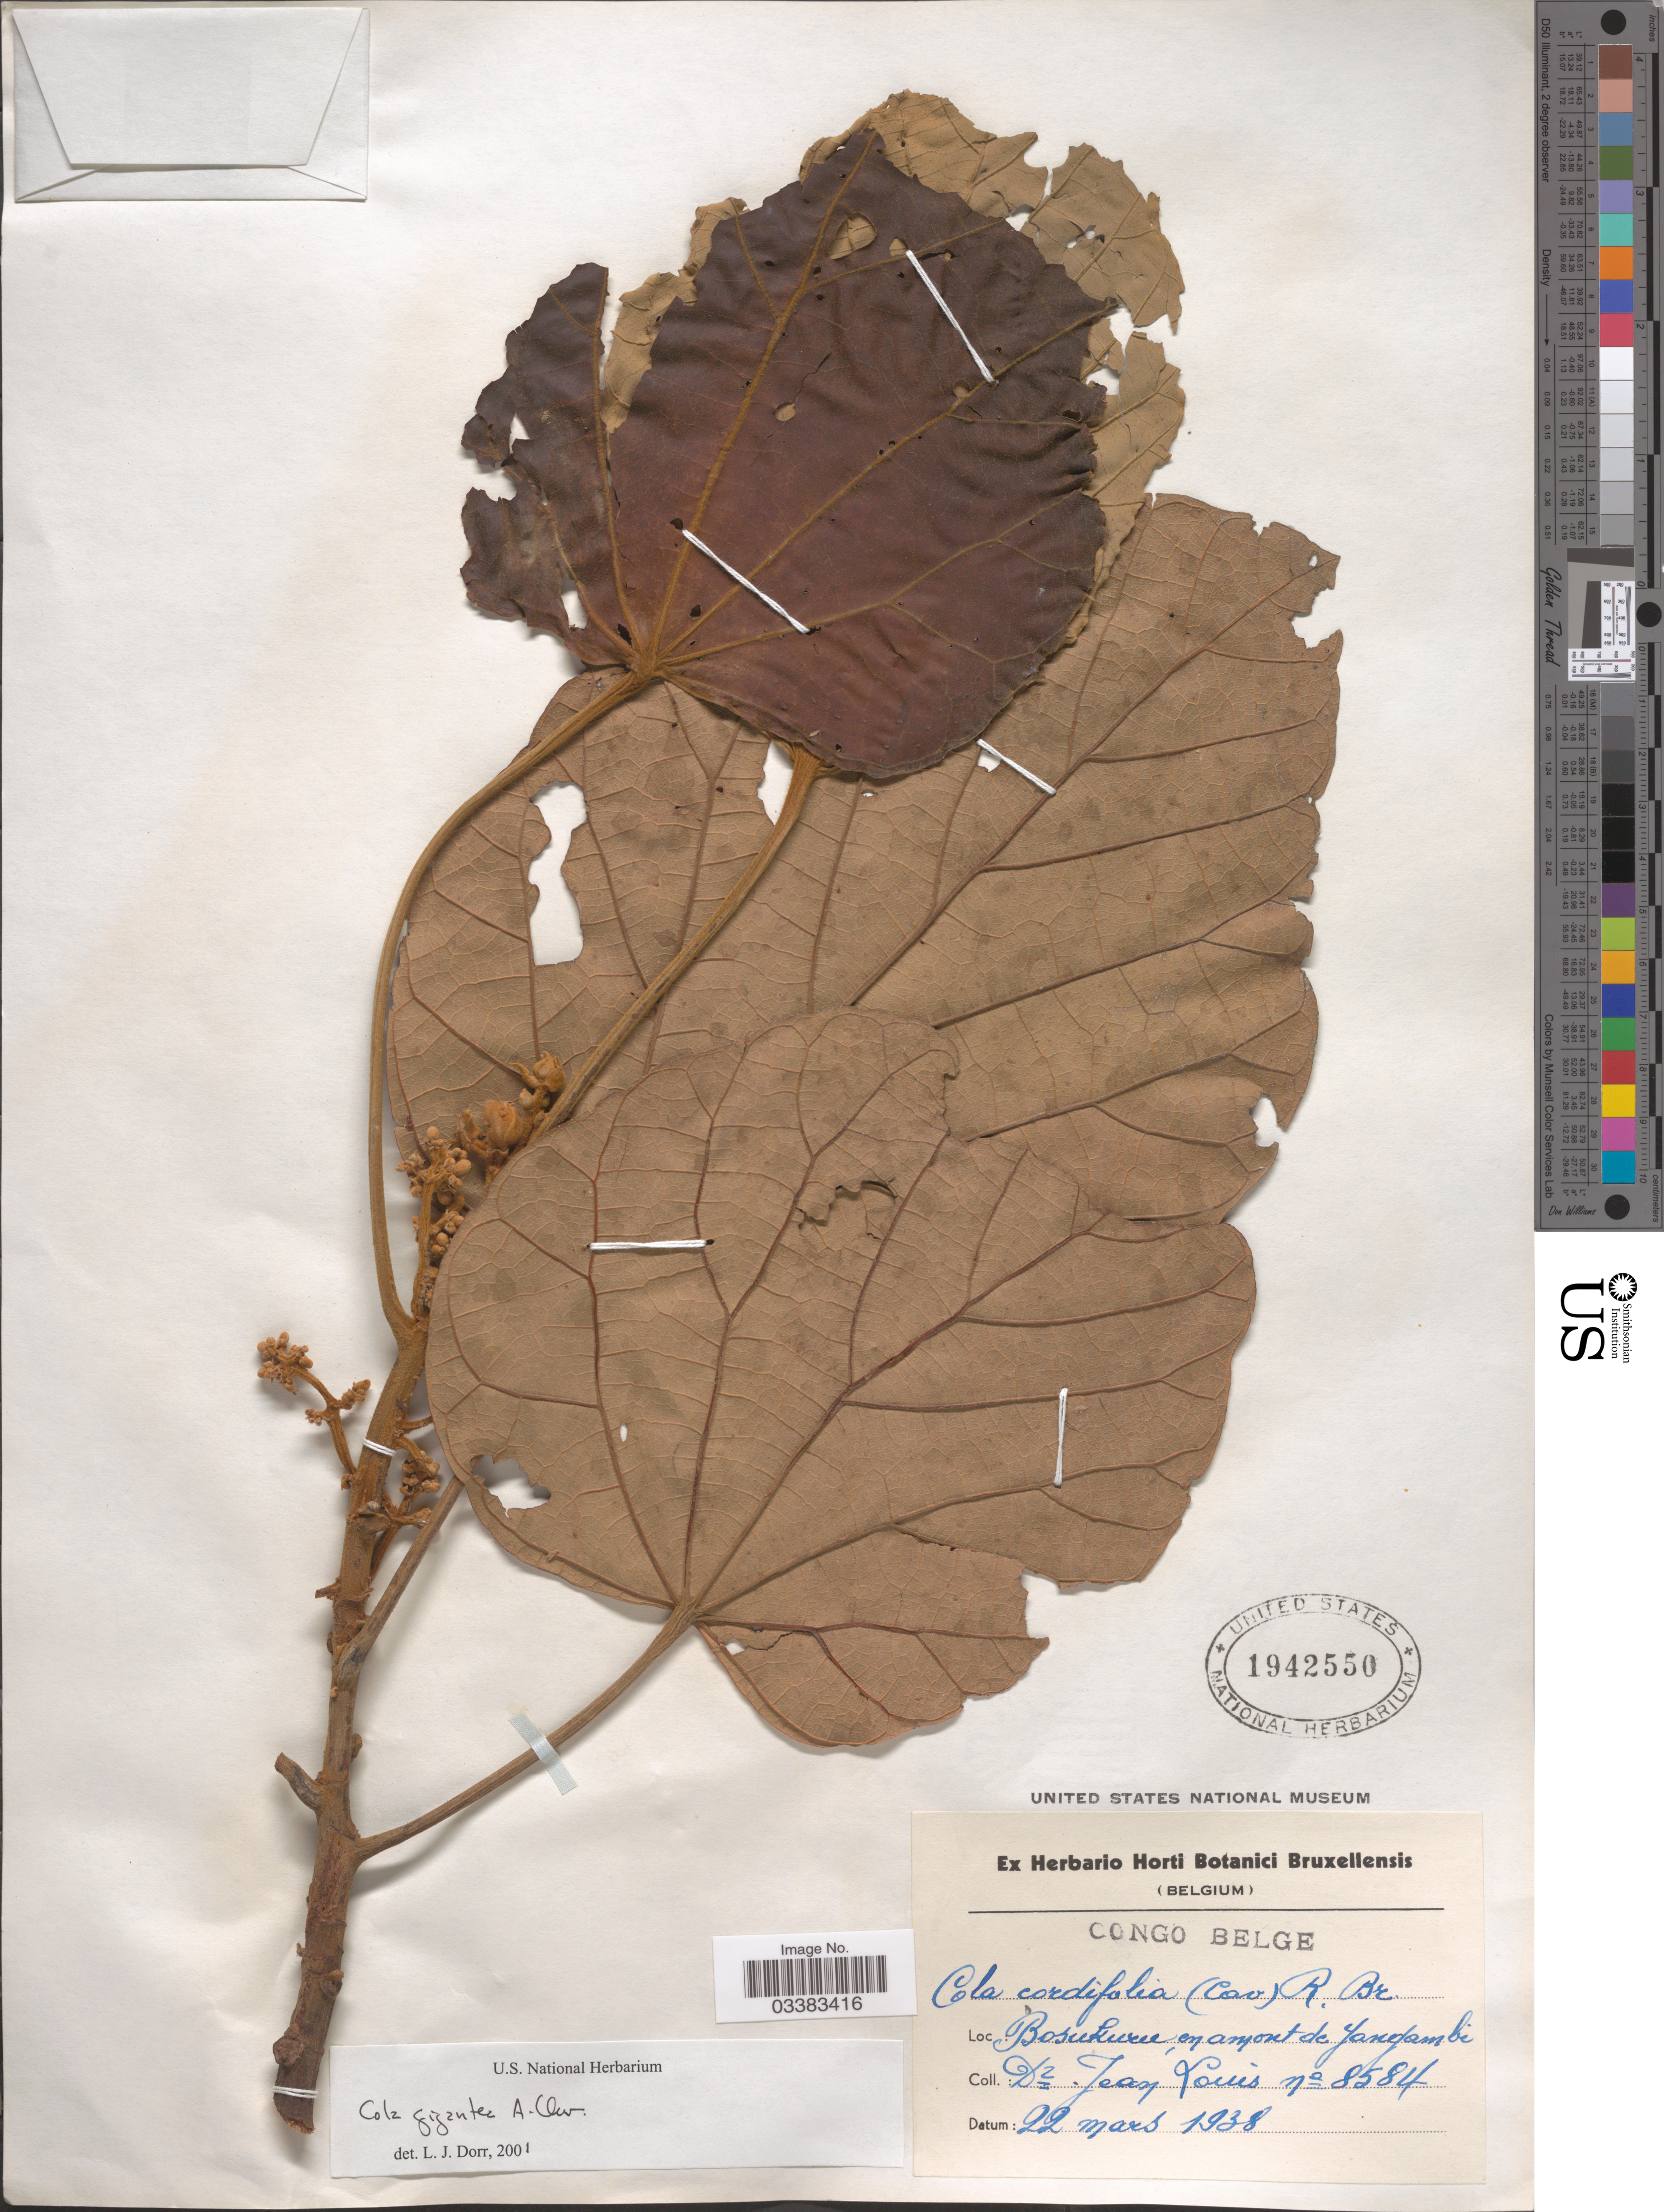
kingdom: Plantae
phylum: Tracheophyta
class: Magnoliopsida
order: Malvales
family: Malvaceae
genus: Cola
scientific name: Cola gigantea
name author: A. Chev.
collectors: J. Louis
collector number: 8584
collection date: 1938-03-22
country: Congo, Democratic Republic of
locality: Congo Belge. Bosukuru, en amont de Yangambi.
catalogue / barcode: US 1942550